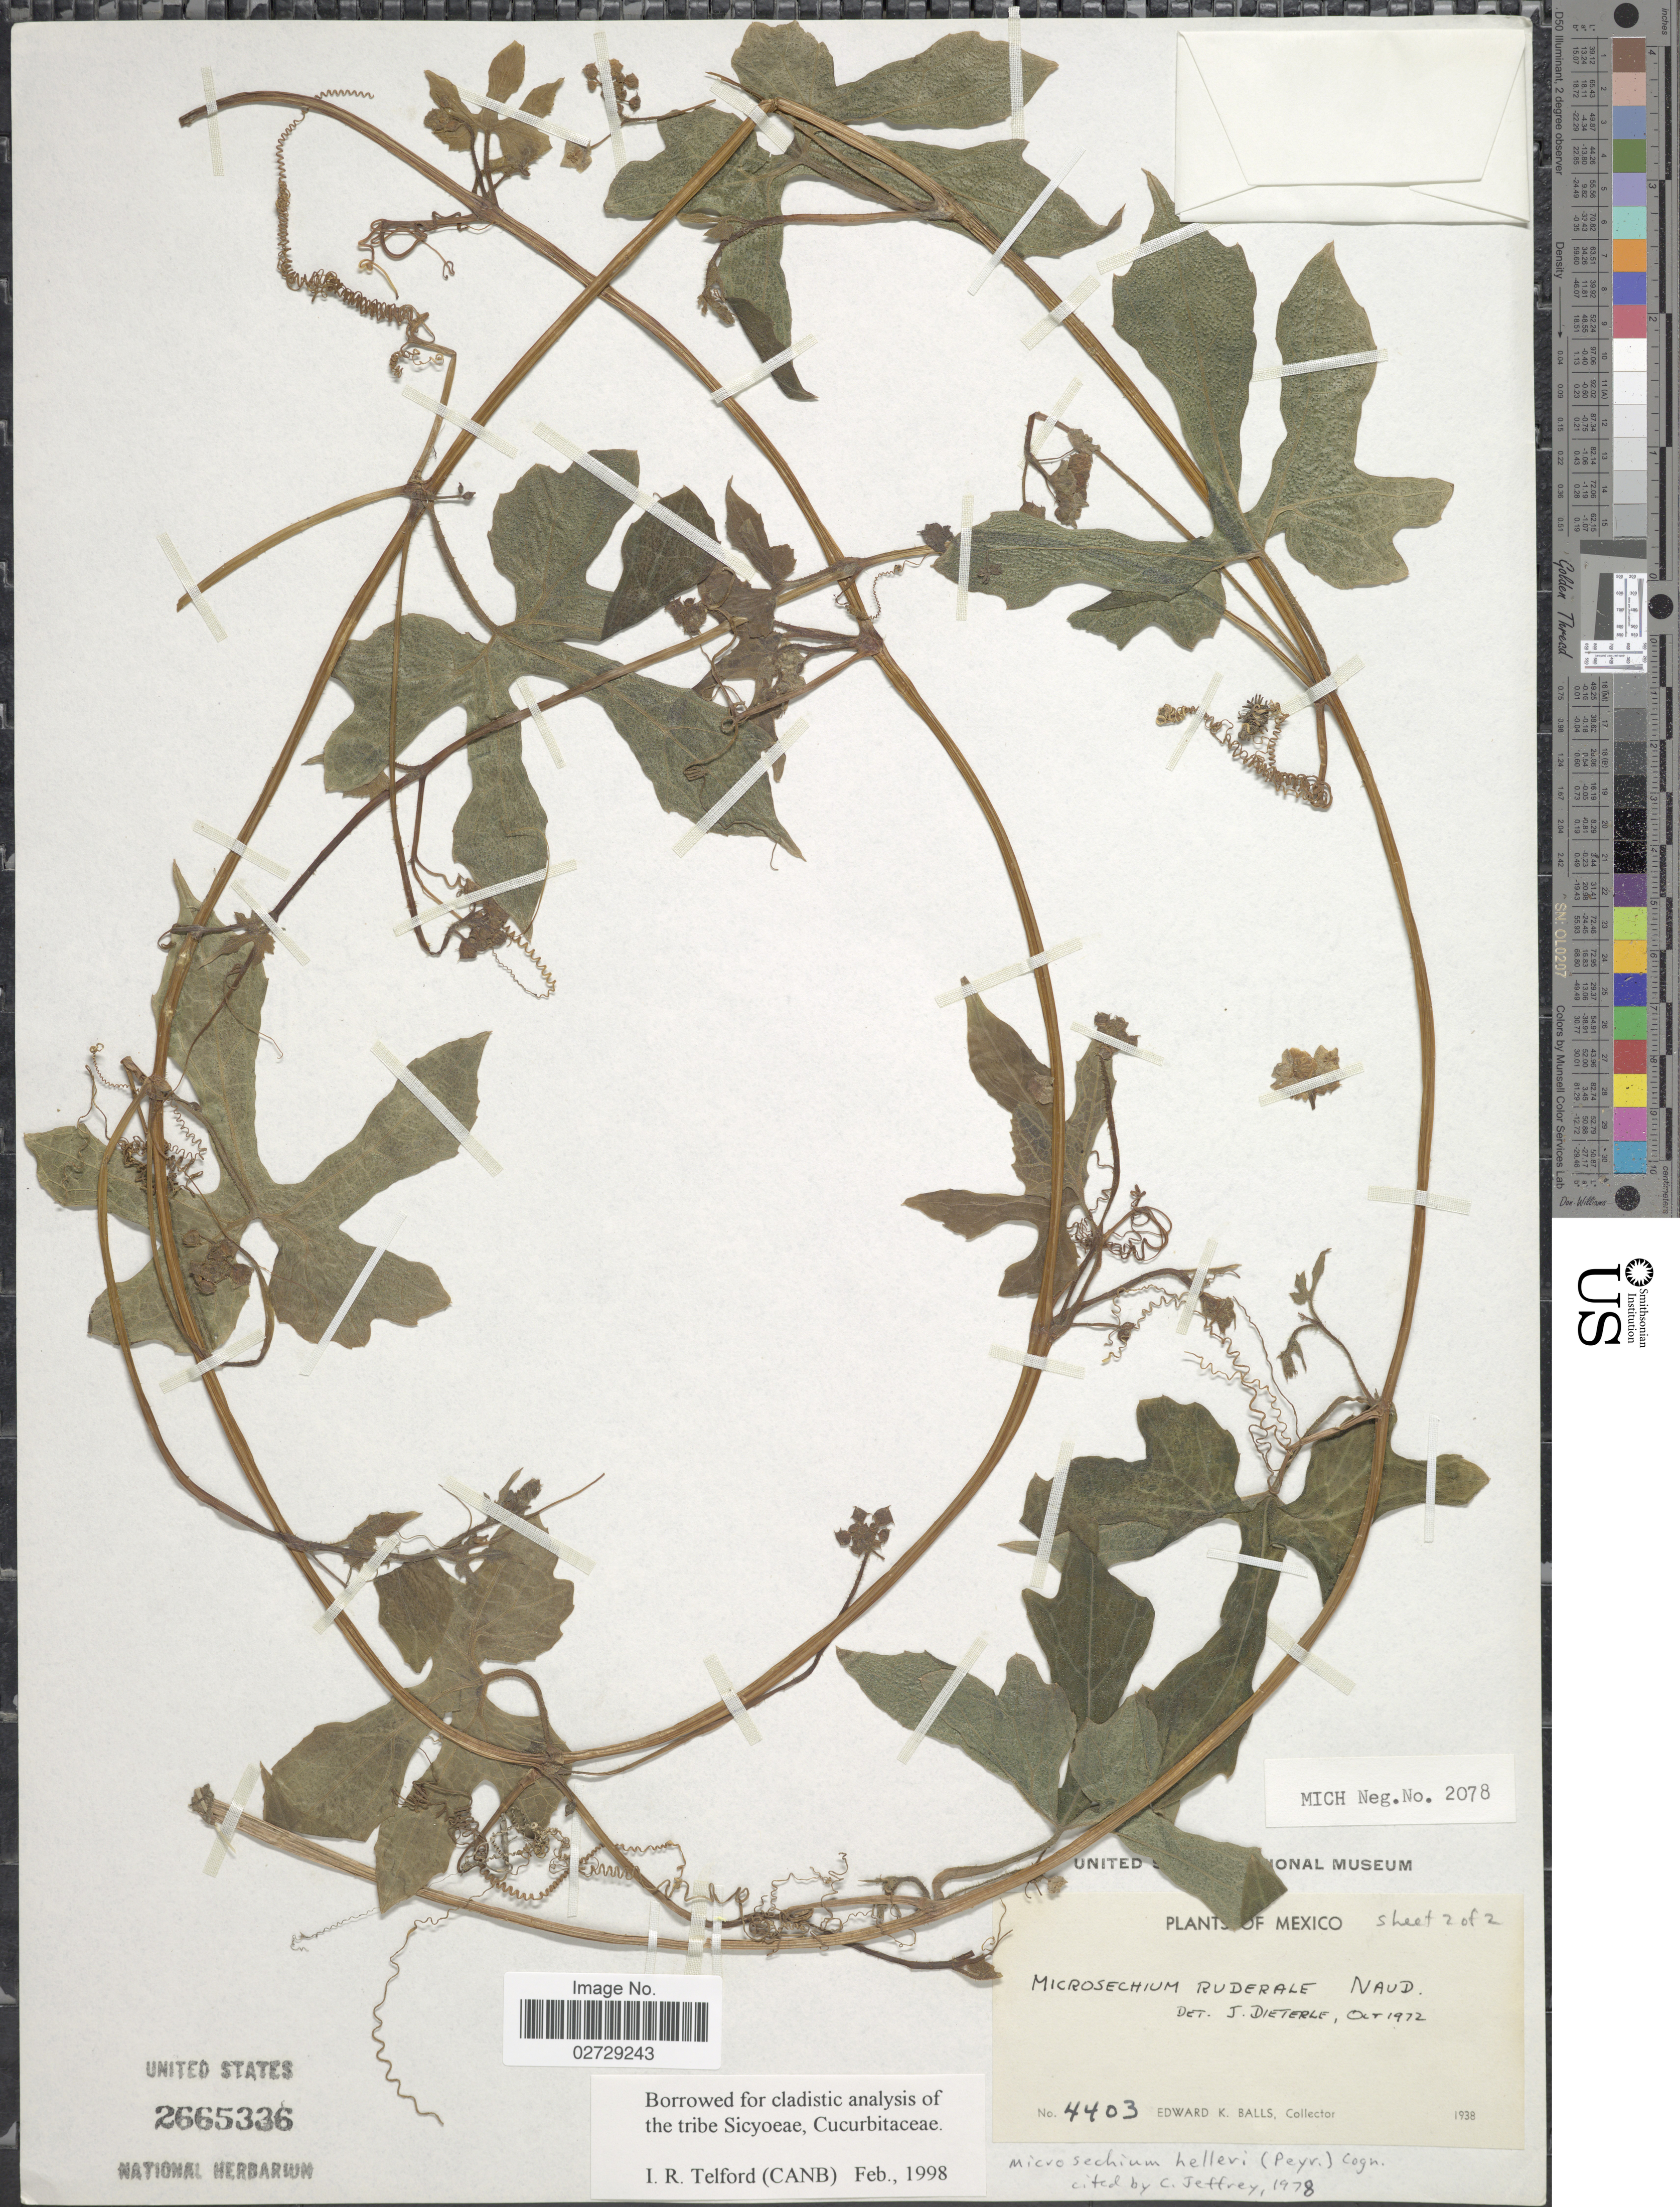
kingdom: Plantae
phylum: Tracheophyta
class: Magnoliopsida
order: Cucurbitales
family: Cucurbitaceae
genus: Microsechium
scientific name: Microsechium helleri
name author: (Peyr.) Cogn.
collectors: E. K. Balls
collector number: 4403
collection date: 1938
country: Mexico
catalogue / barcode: US 2665336